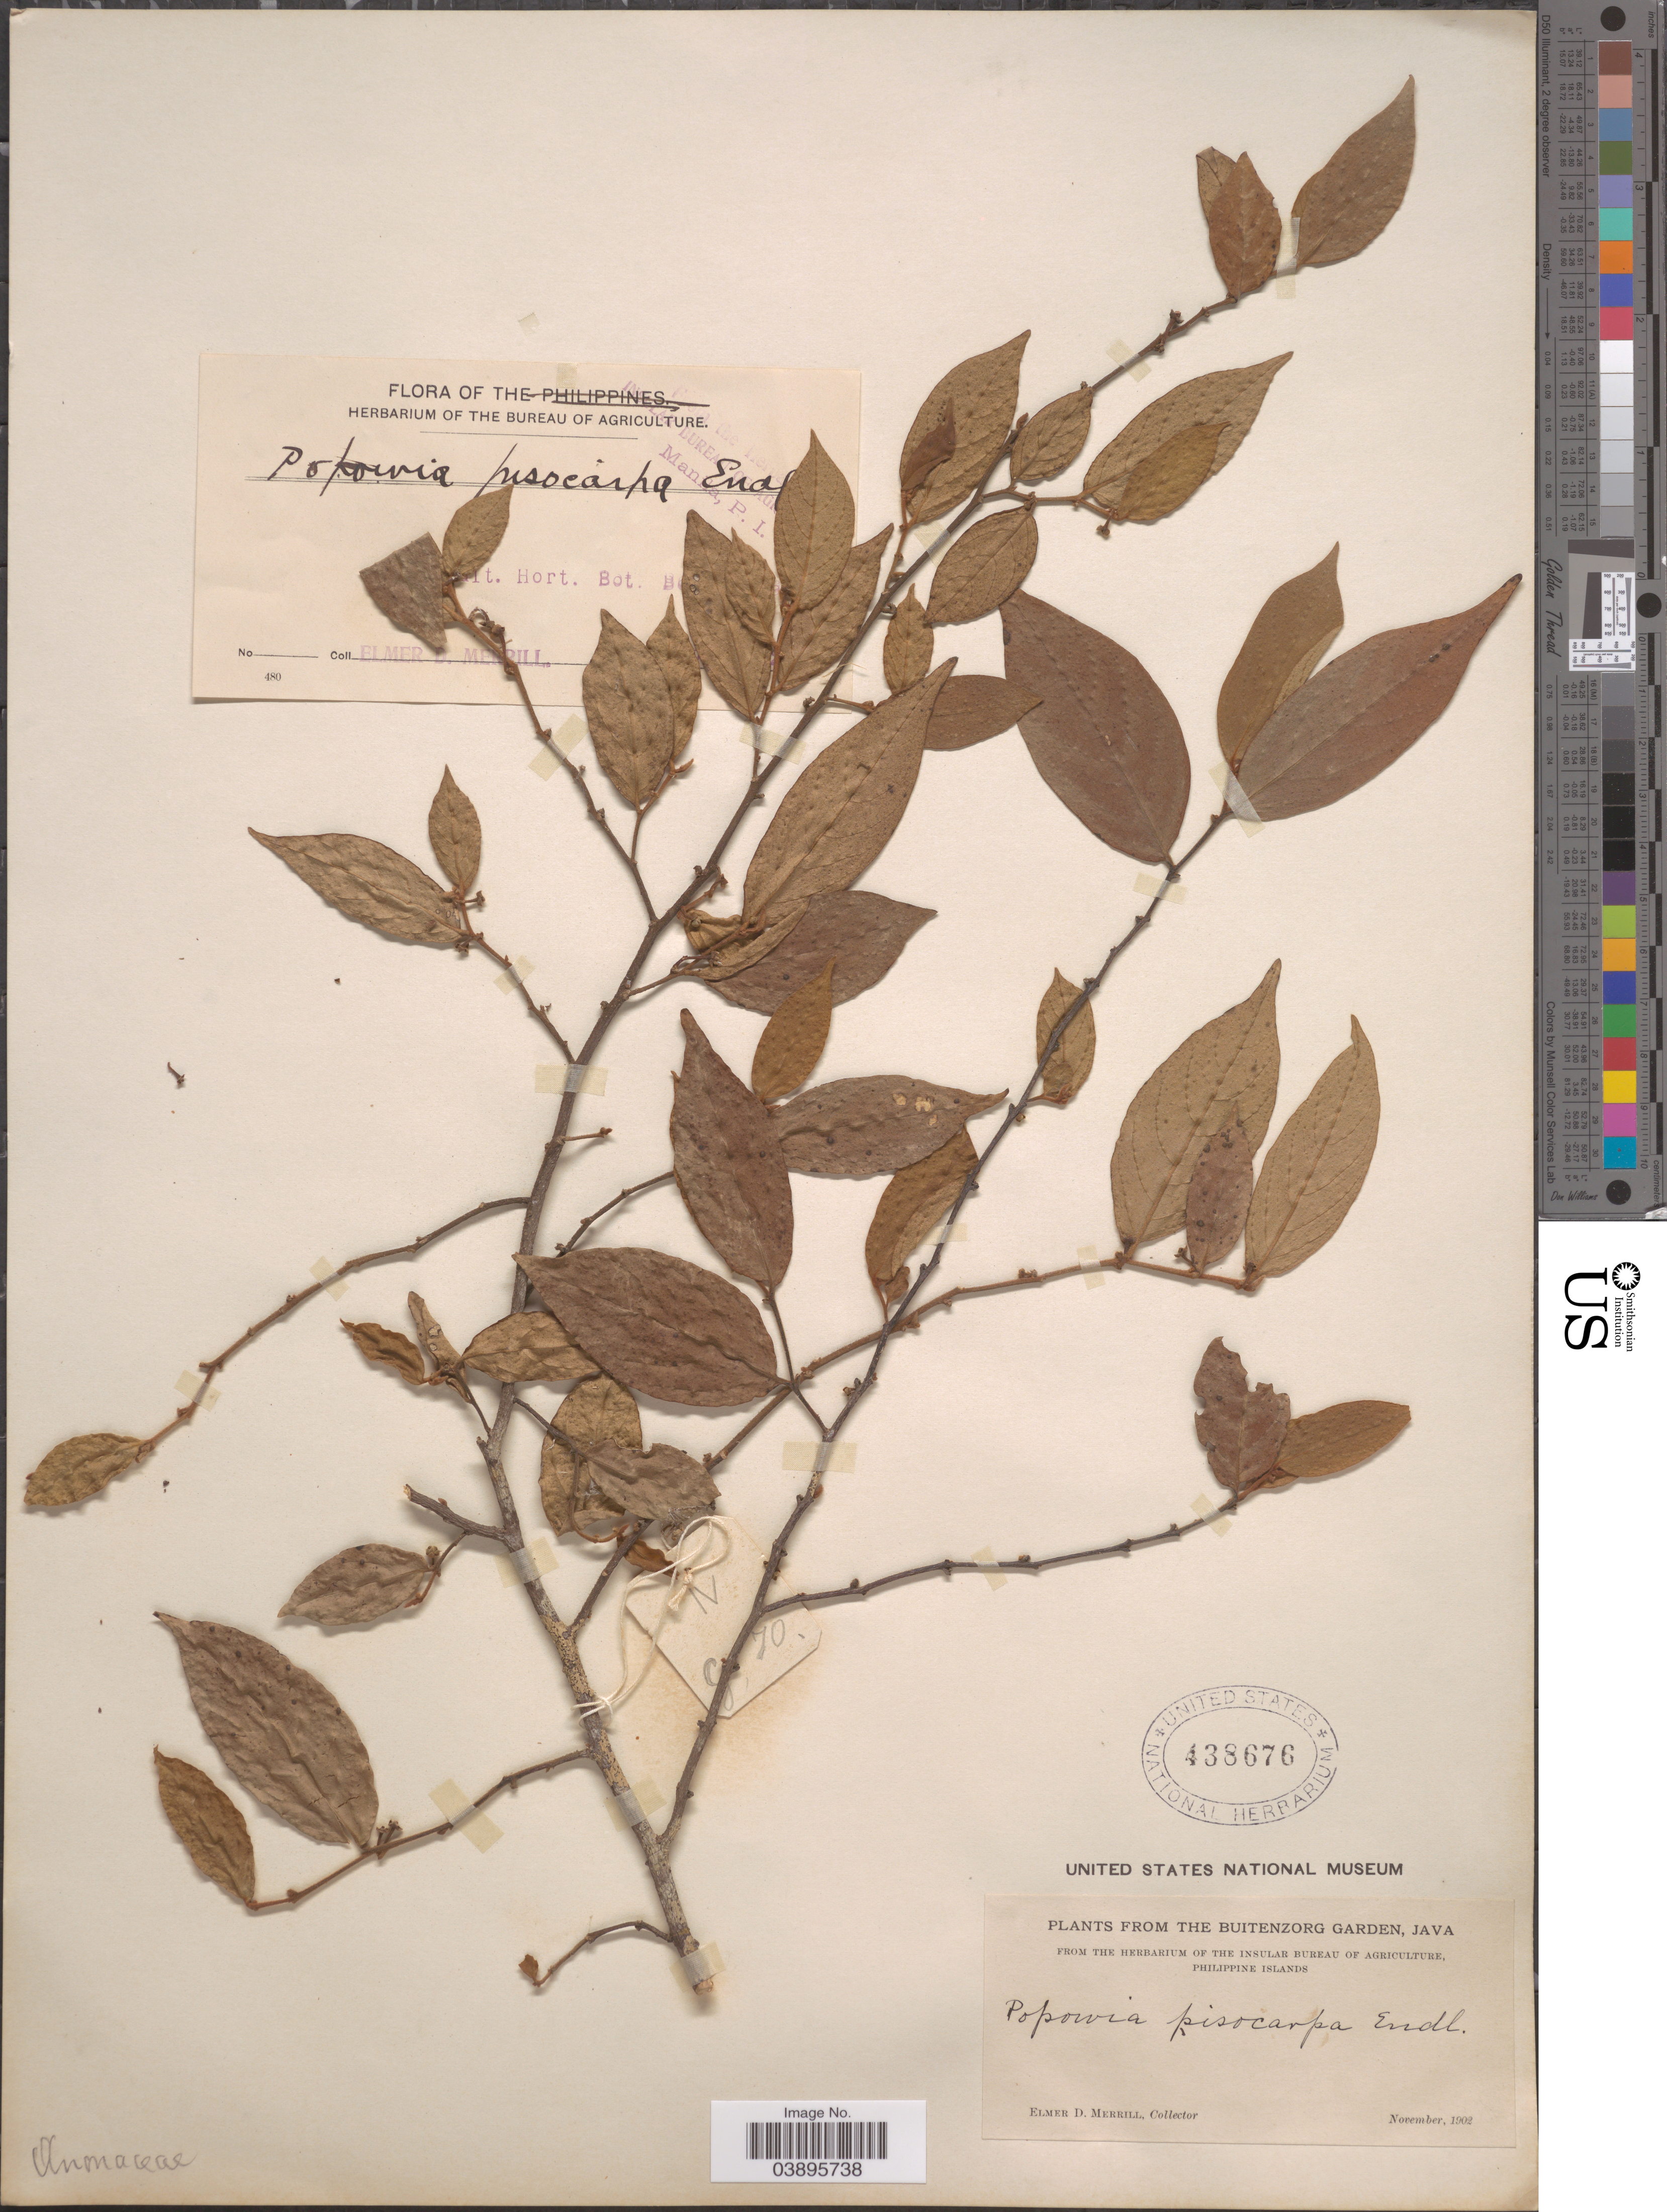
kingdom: Plantae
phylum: Tracheophyta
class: Magnoliopsida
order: Magnoliales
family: Annonaceae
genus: Popowia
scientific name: Popowia pisocarpa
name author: (Blume) Endl.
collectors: E. D. Merrill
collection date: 1902-11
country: Indonesia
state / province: Java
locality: [illegible text]lt. Hort. Bot. B[illegible text]. The Buitenzorg Garden.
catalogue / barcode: US 438676